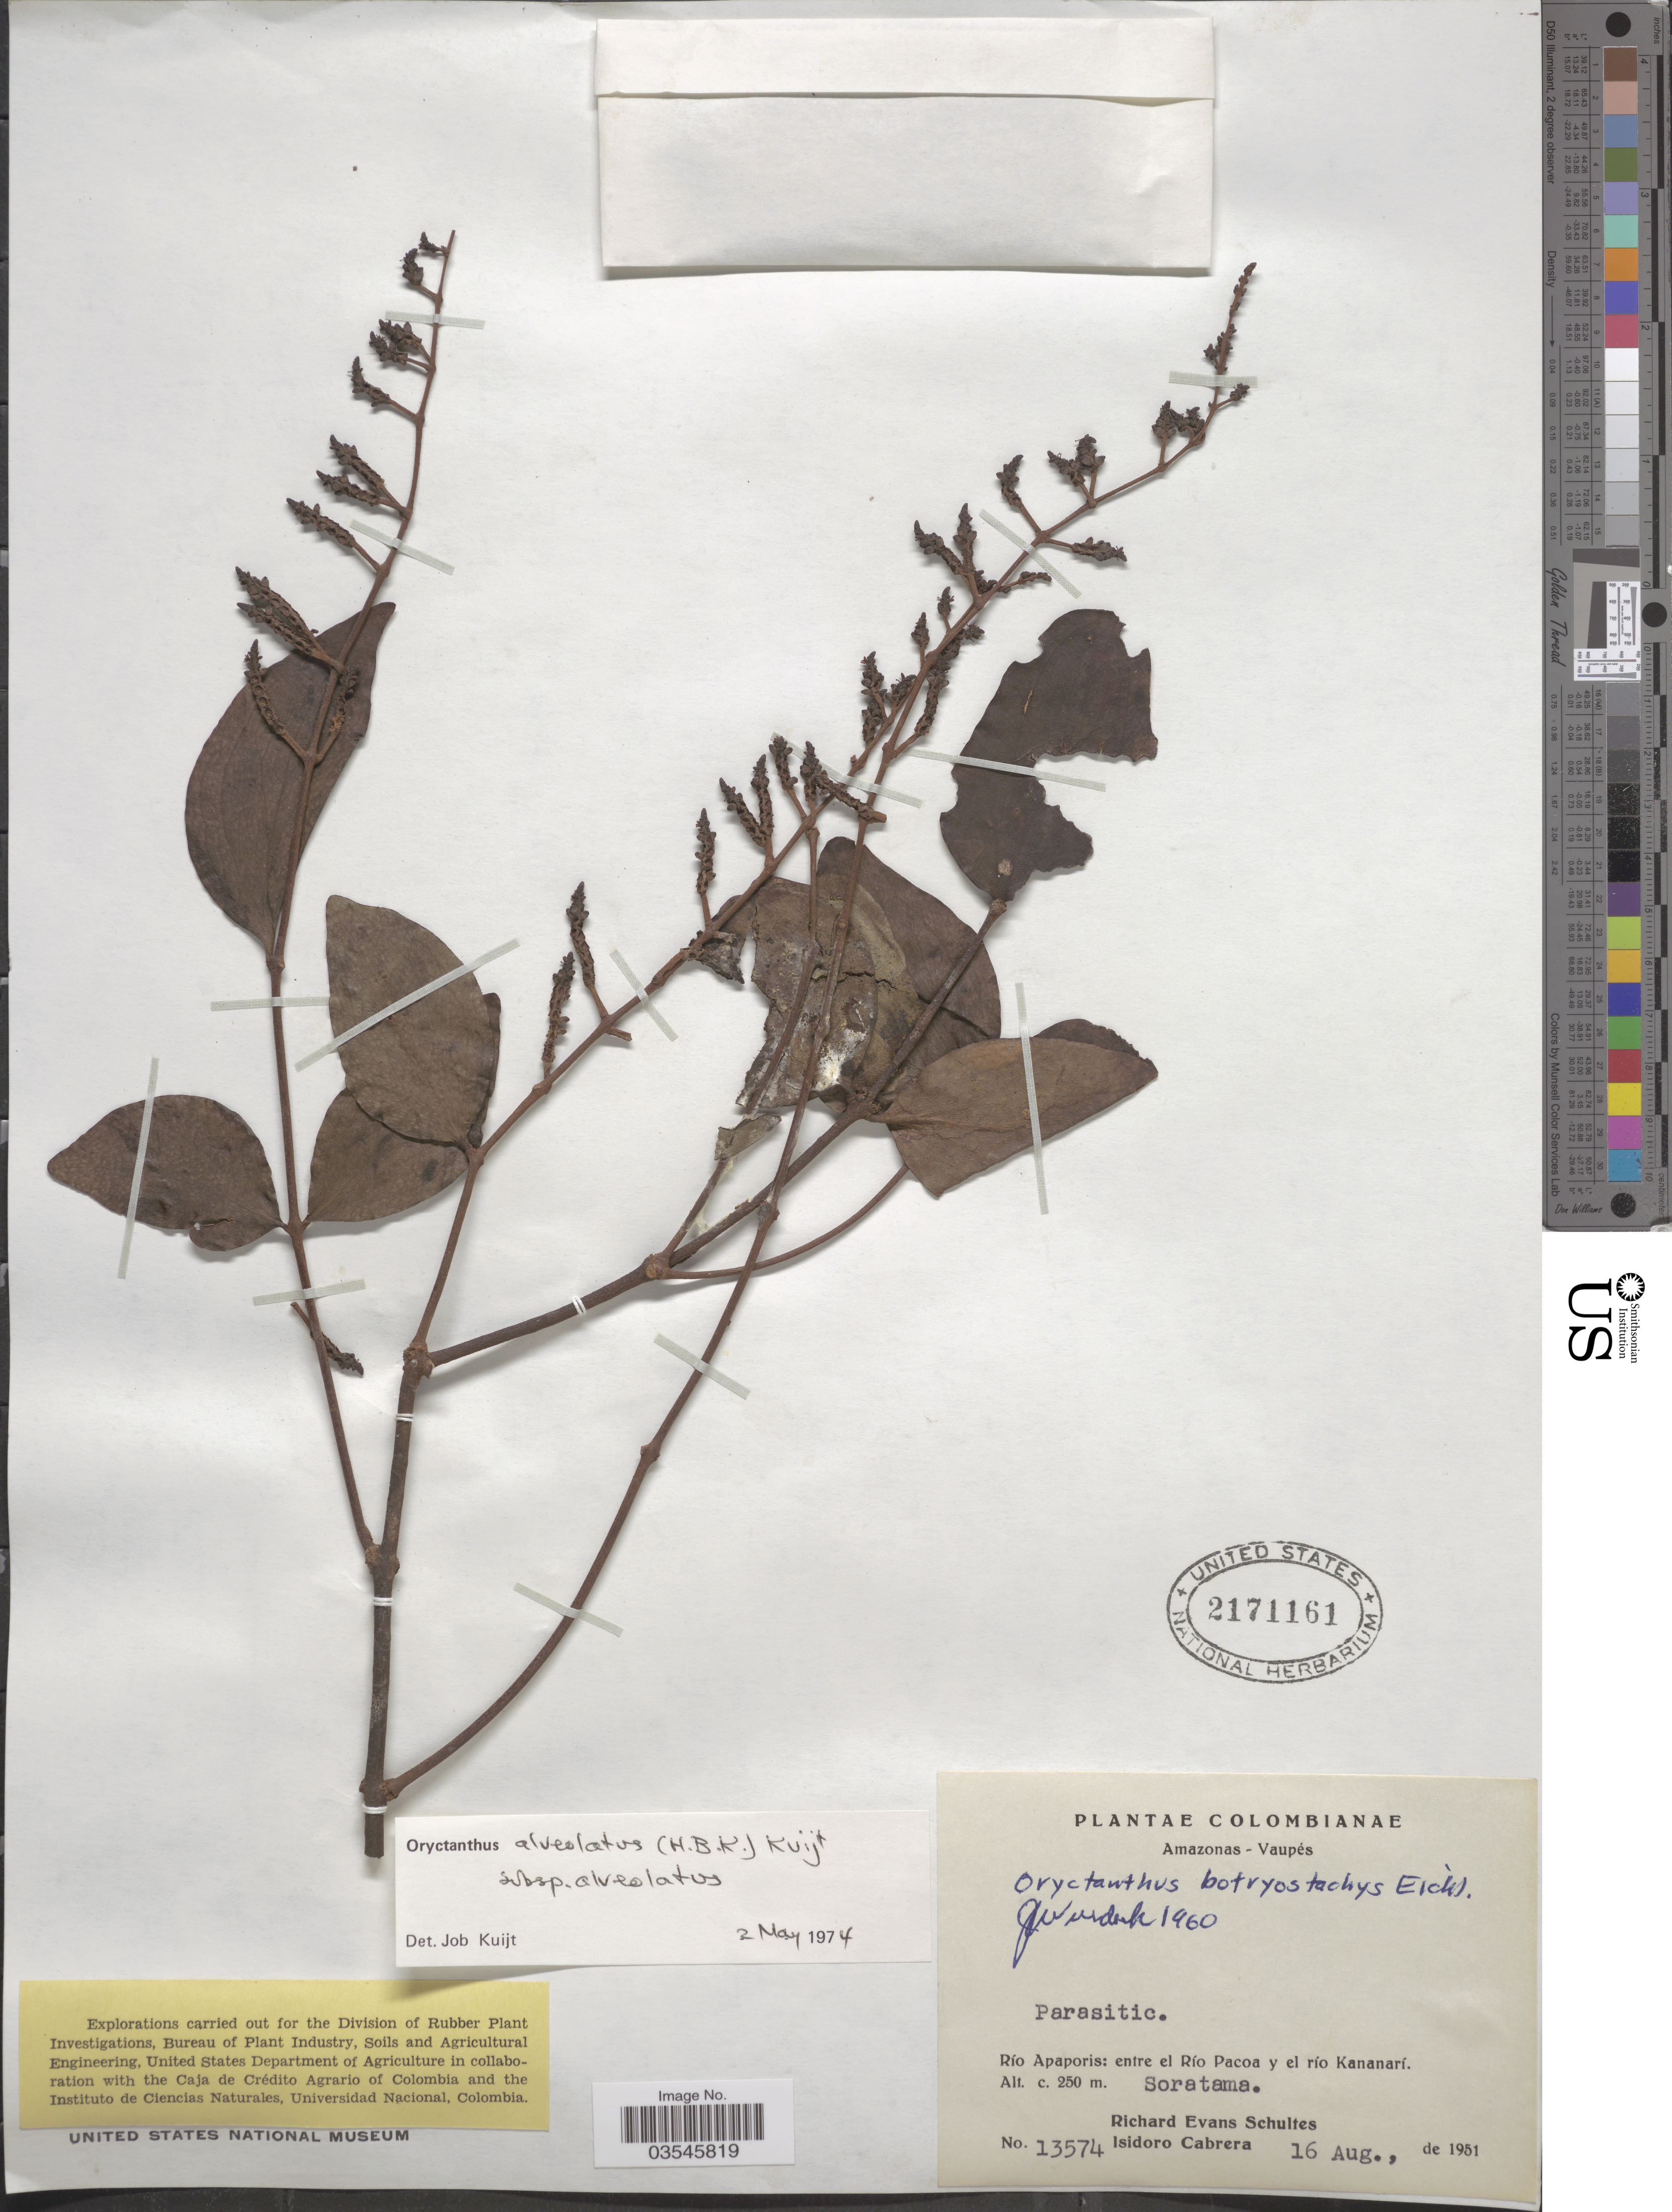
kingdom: Plantae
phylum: Tracheophyta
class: Magnoliopsida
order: Santalales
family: Loranthaceae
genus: Oryctanthus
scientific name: Oryctanthus alveolatus subsp. alveolatus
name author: (Kunth) Kuijt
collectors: R. E. Schultes & I. Cabrera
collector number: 13574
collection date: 1951-08-16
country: Colombia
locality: Amazonas-Vaupés. Río Apaporis: entre el Río Pacoa y el río Kananarí. Soratama.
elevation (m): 250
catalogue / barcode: US 2171161